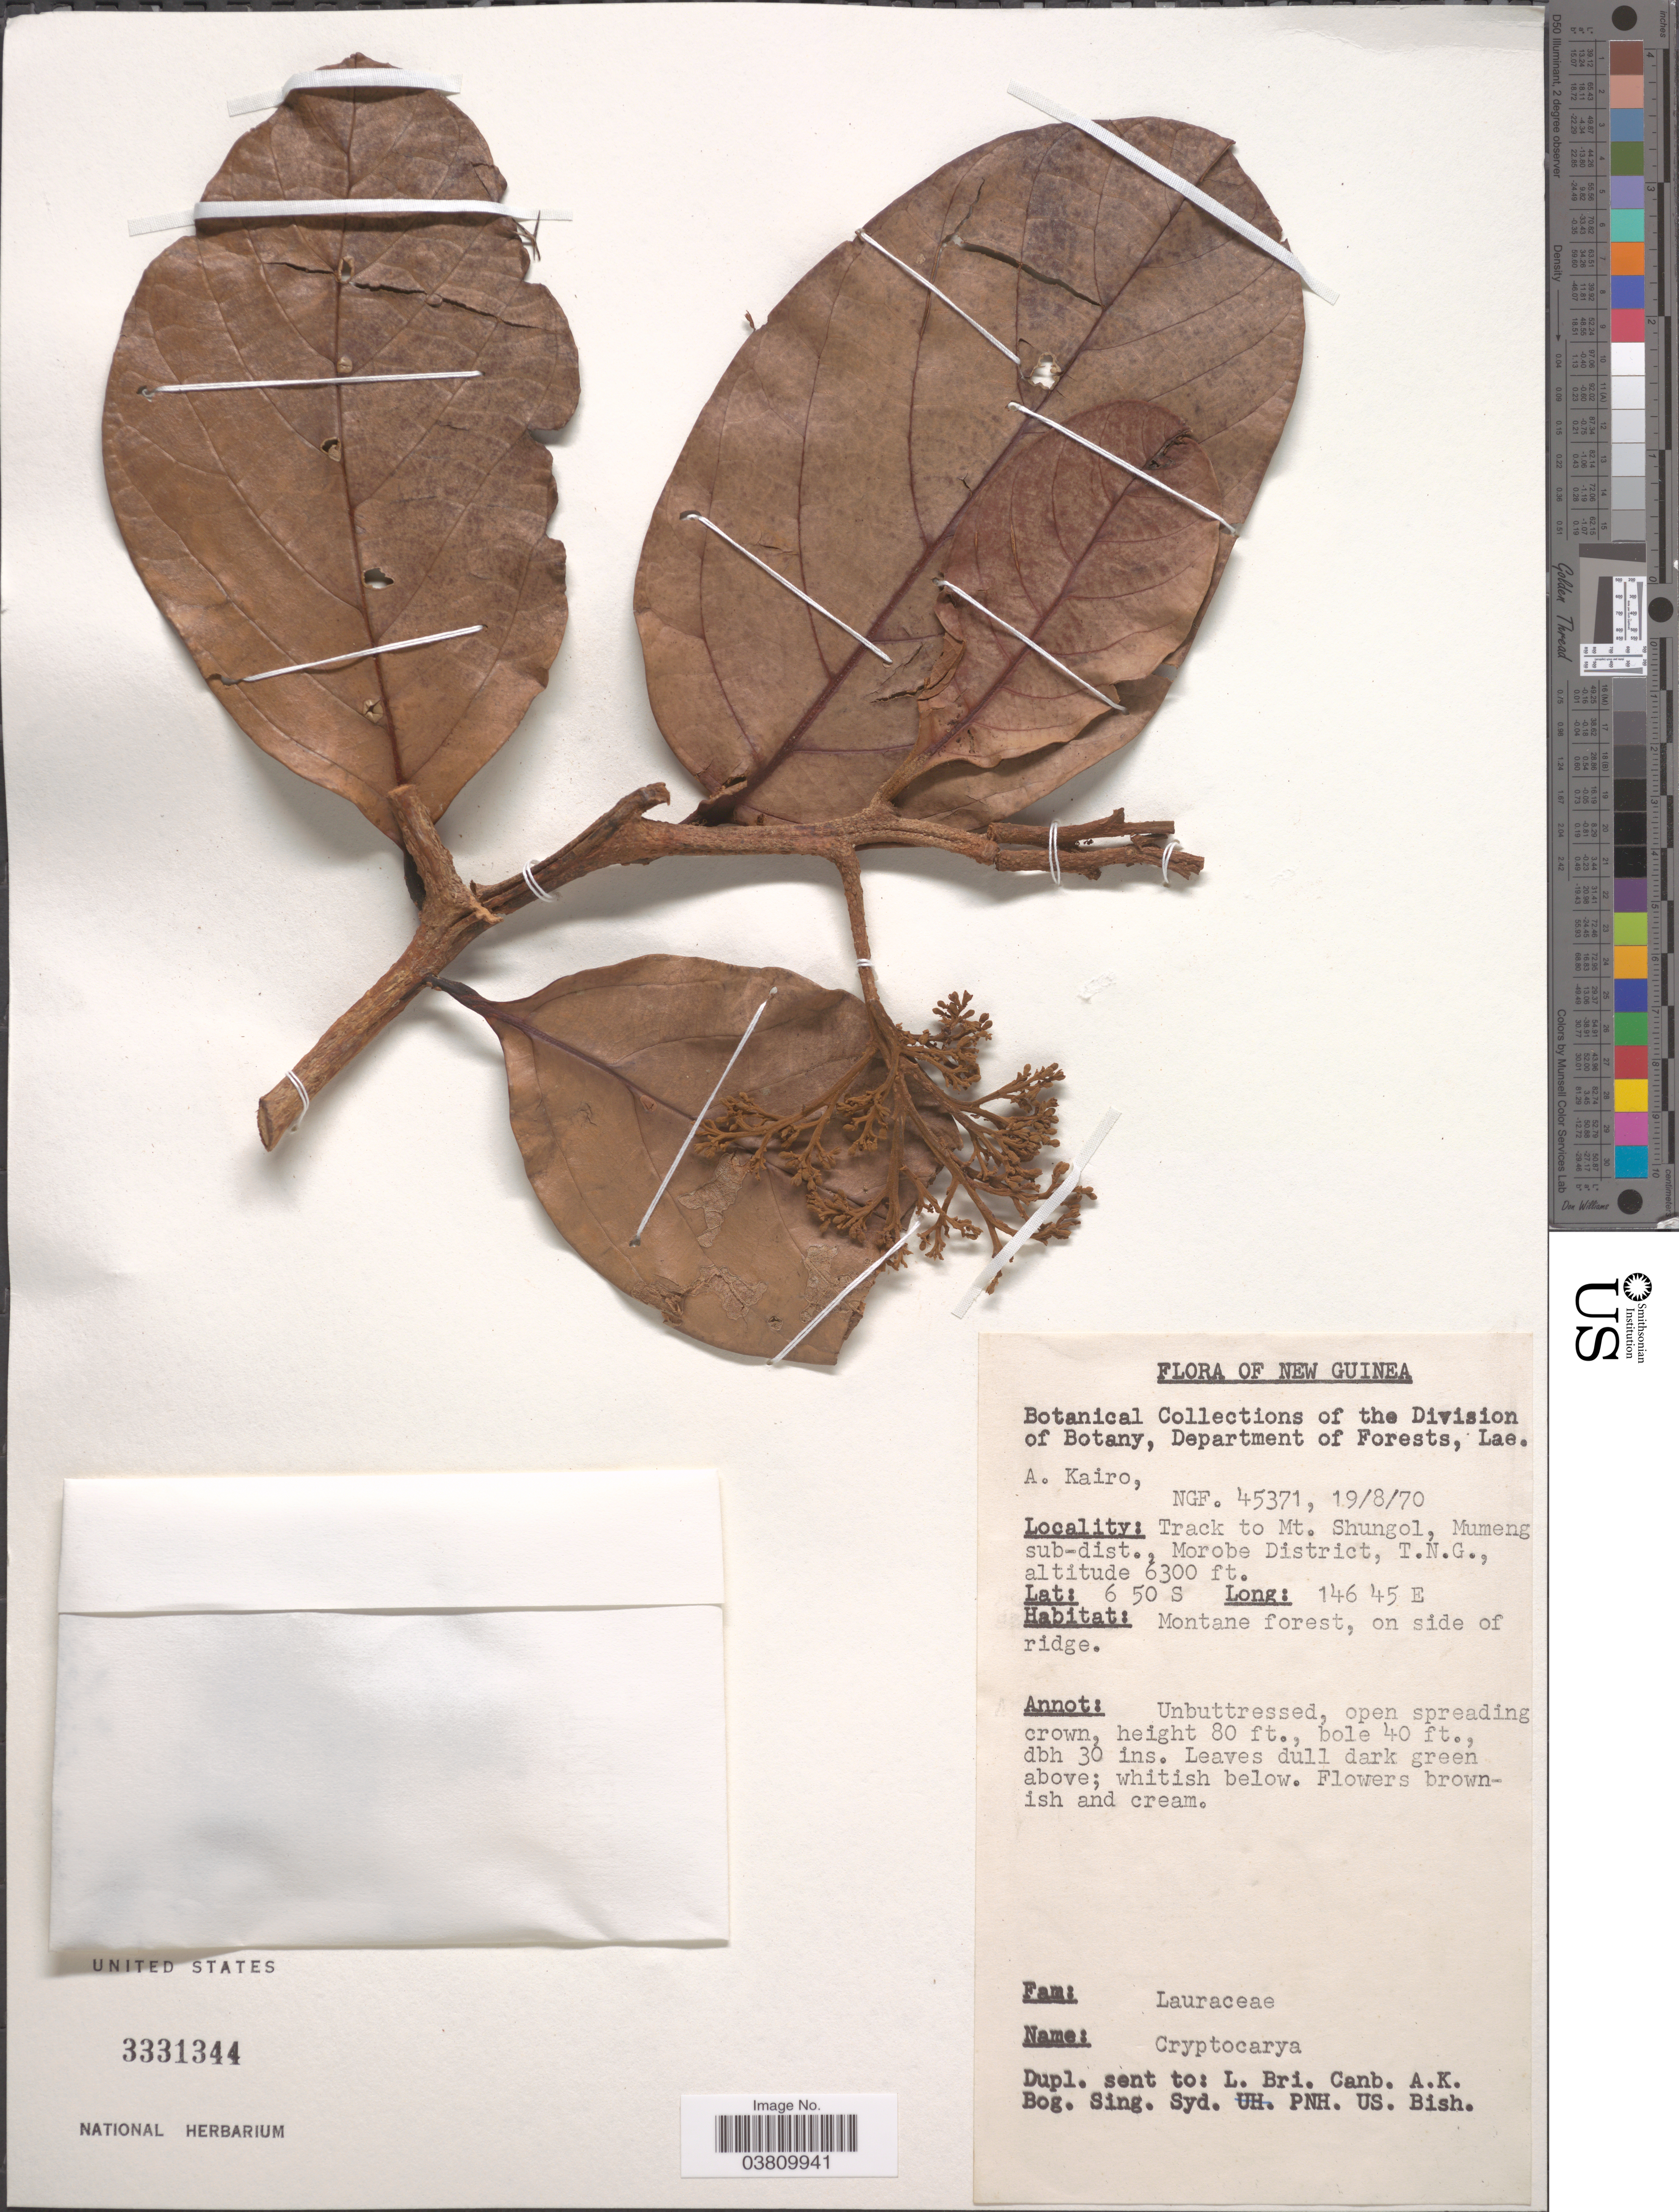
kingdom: Plantae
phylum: Tracheophyta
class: Magnoliopsida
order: Laurales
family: Lauraceae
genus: Cryptocarya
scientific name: Cryptocarya sp.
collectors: A. Kairo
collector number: NGF45371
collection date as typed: Transcribed d/m/y: 19/8/70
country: Papua New Guinea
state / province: Morobe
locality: New Guinea. Track to Mt. Shungol, Mumeng sub-dist., Morobe District, T.N.G.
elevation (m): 1920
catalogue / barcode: US 3331344